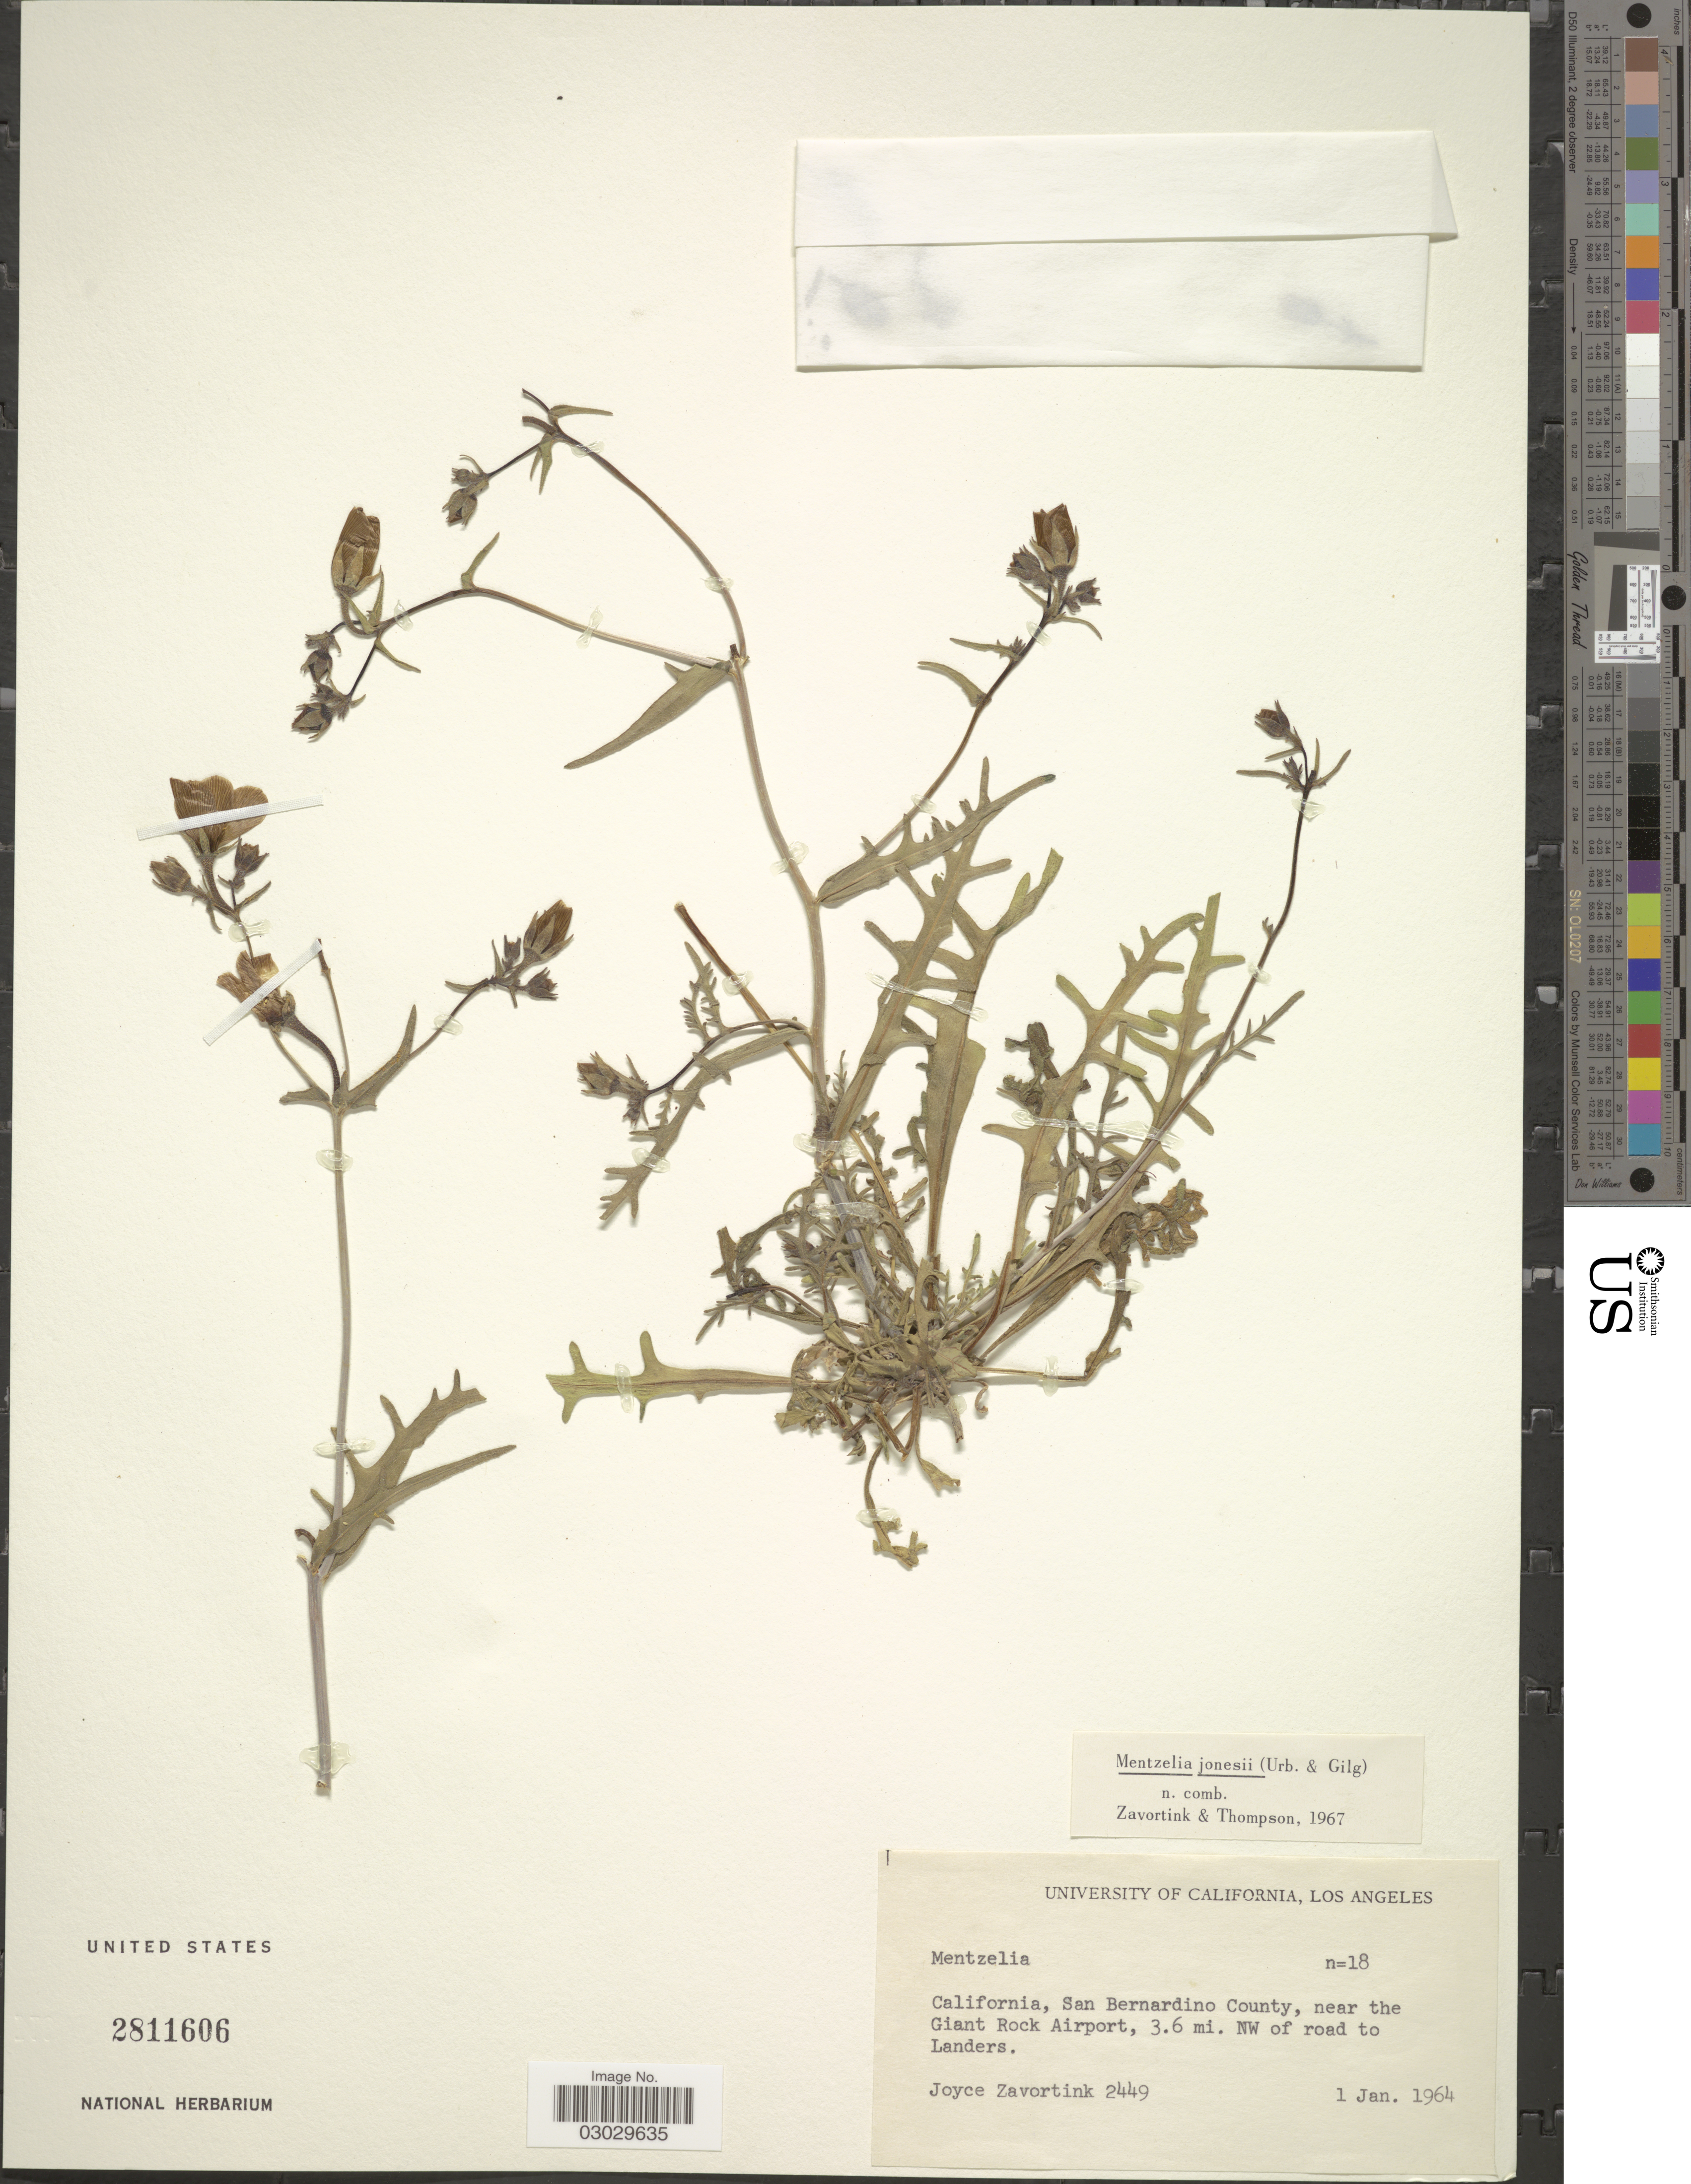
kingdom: Plantae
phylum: Tracheophyta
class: Magnoliopsida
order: Cornales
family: Loasaceae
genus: Mentzelia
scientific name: Mentzelia jonesii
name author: (Urb. & Gilg) H.J. Thomps. & J.E. Roberts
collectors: J. Zavortink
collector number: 2449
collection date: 1964-01-01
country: United States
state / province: California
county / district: San Bernardino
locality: San Bernardino County, near the Giant Rock Airport, 3.6 mi. NW of road to Landers.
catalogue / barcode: US 2811606